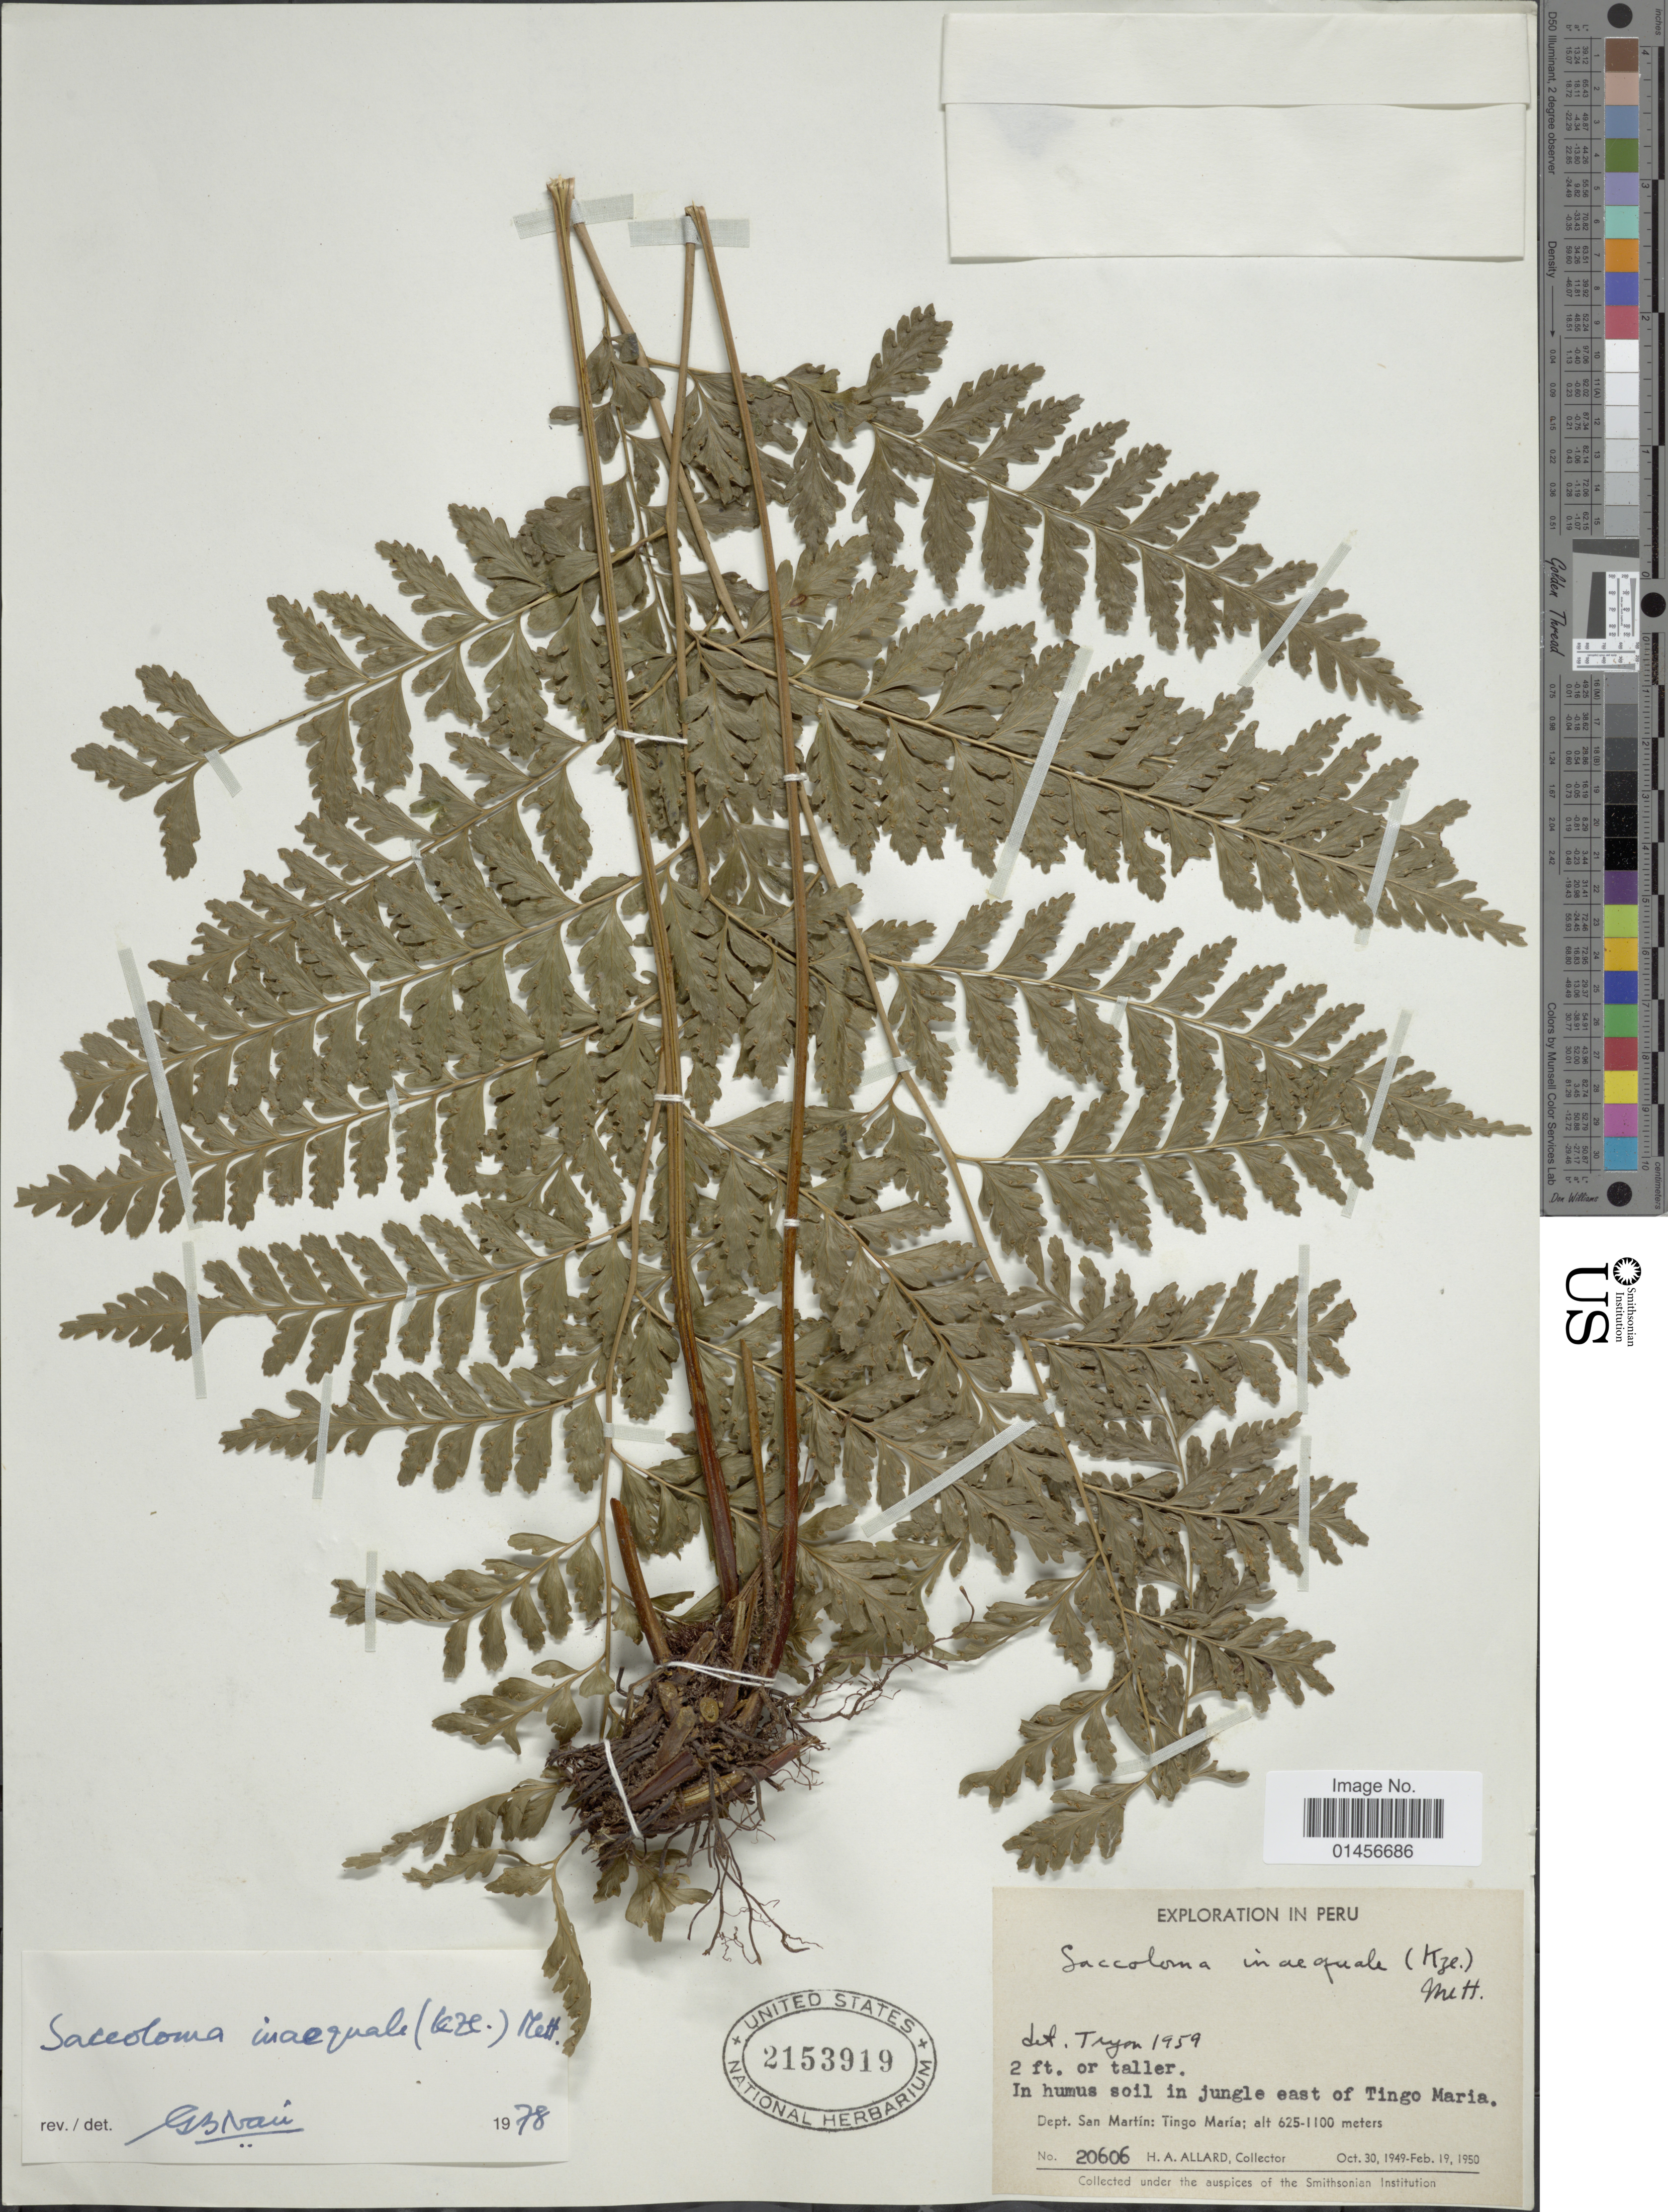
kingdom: Plantae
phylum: Tracheophyta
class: Polypodiopsida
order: Polypodiales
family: Saccolomataceae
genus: Saccoloma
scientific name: Saccoloma inaequale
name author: (Kunze) Mett.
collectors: H. A. Allard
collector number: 20606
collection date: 1949-10-30/1950-02-19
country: Peru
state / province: San Martín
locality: In humus soil in jungle east of Tingo Maria, Tingo María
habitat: in humus soil in jungle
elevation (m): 625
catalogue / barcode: US 2153919